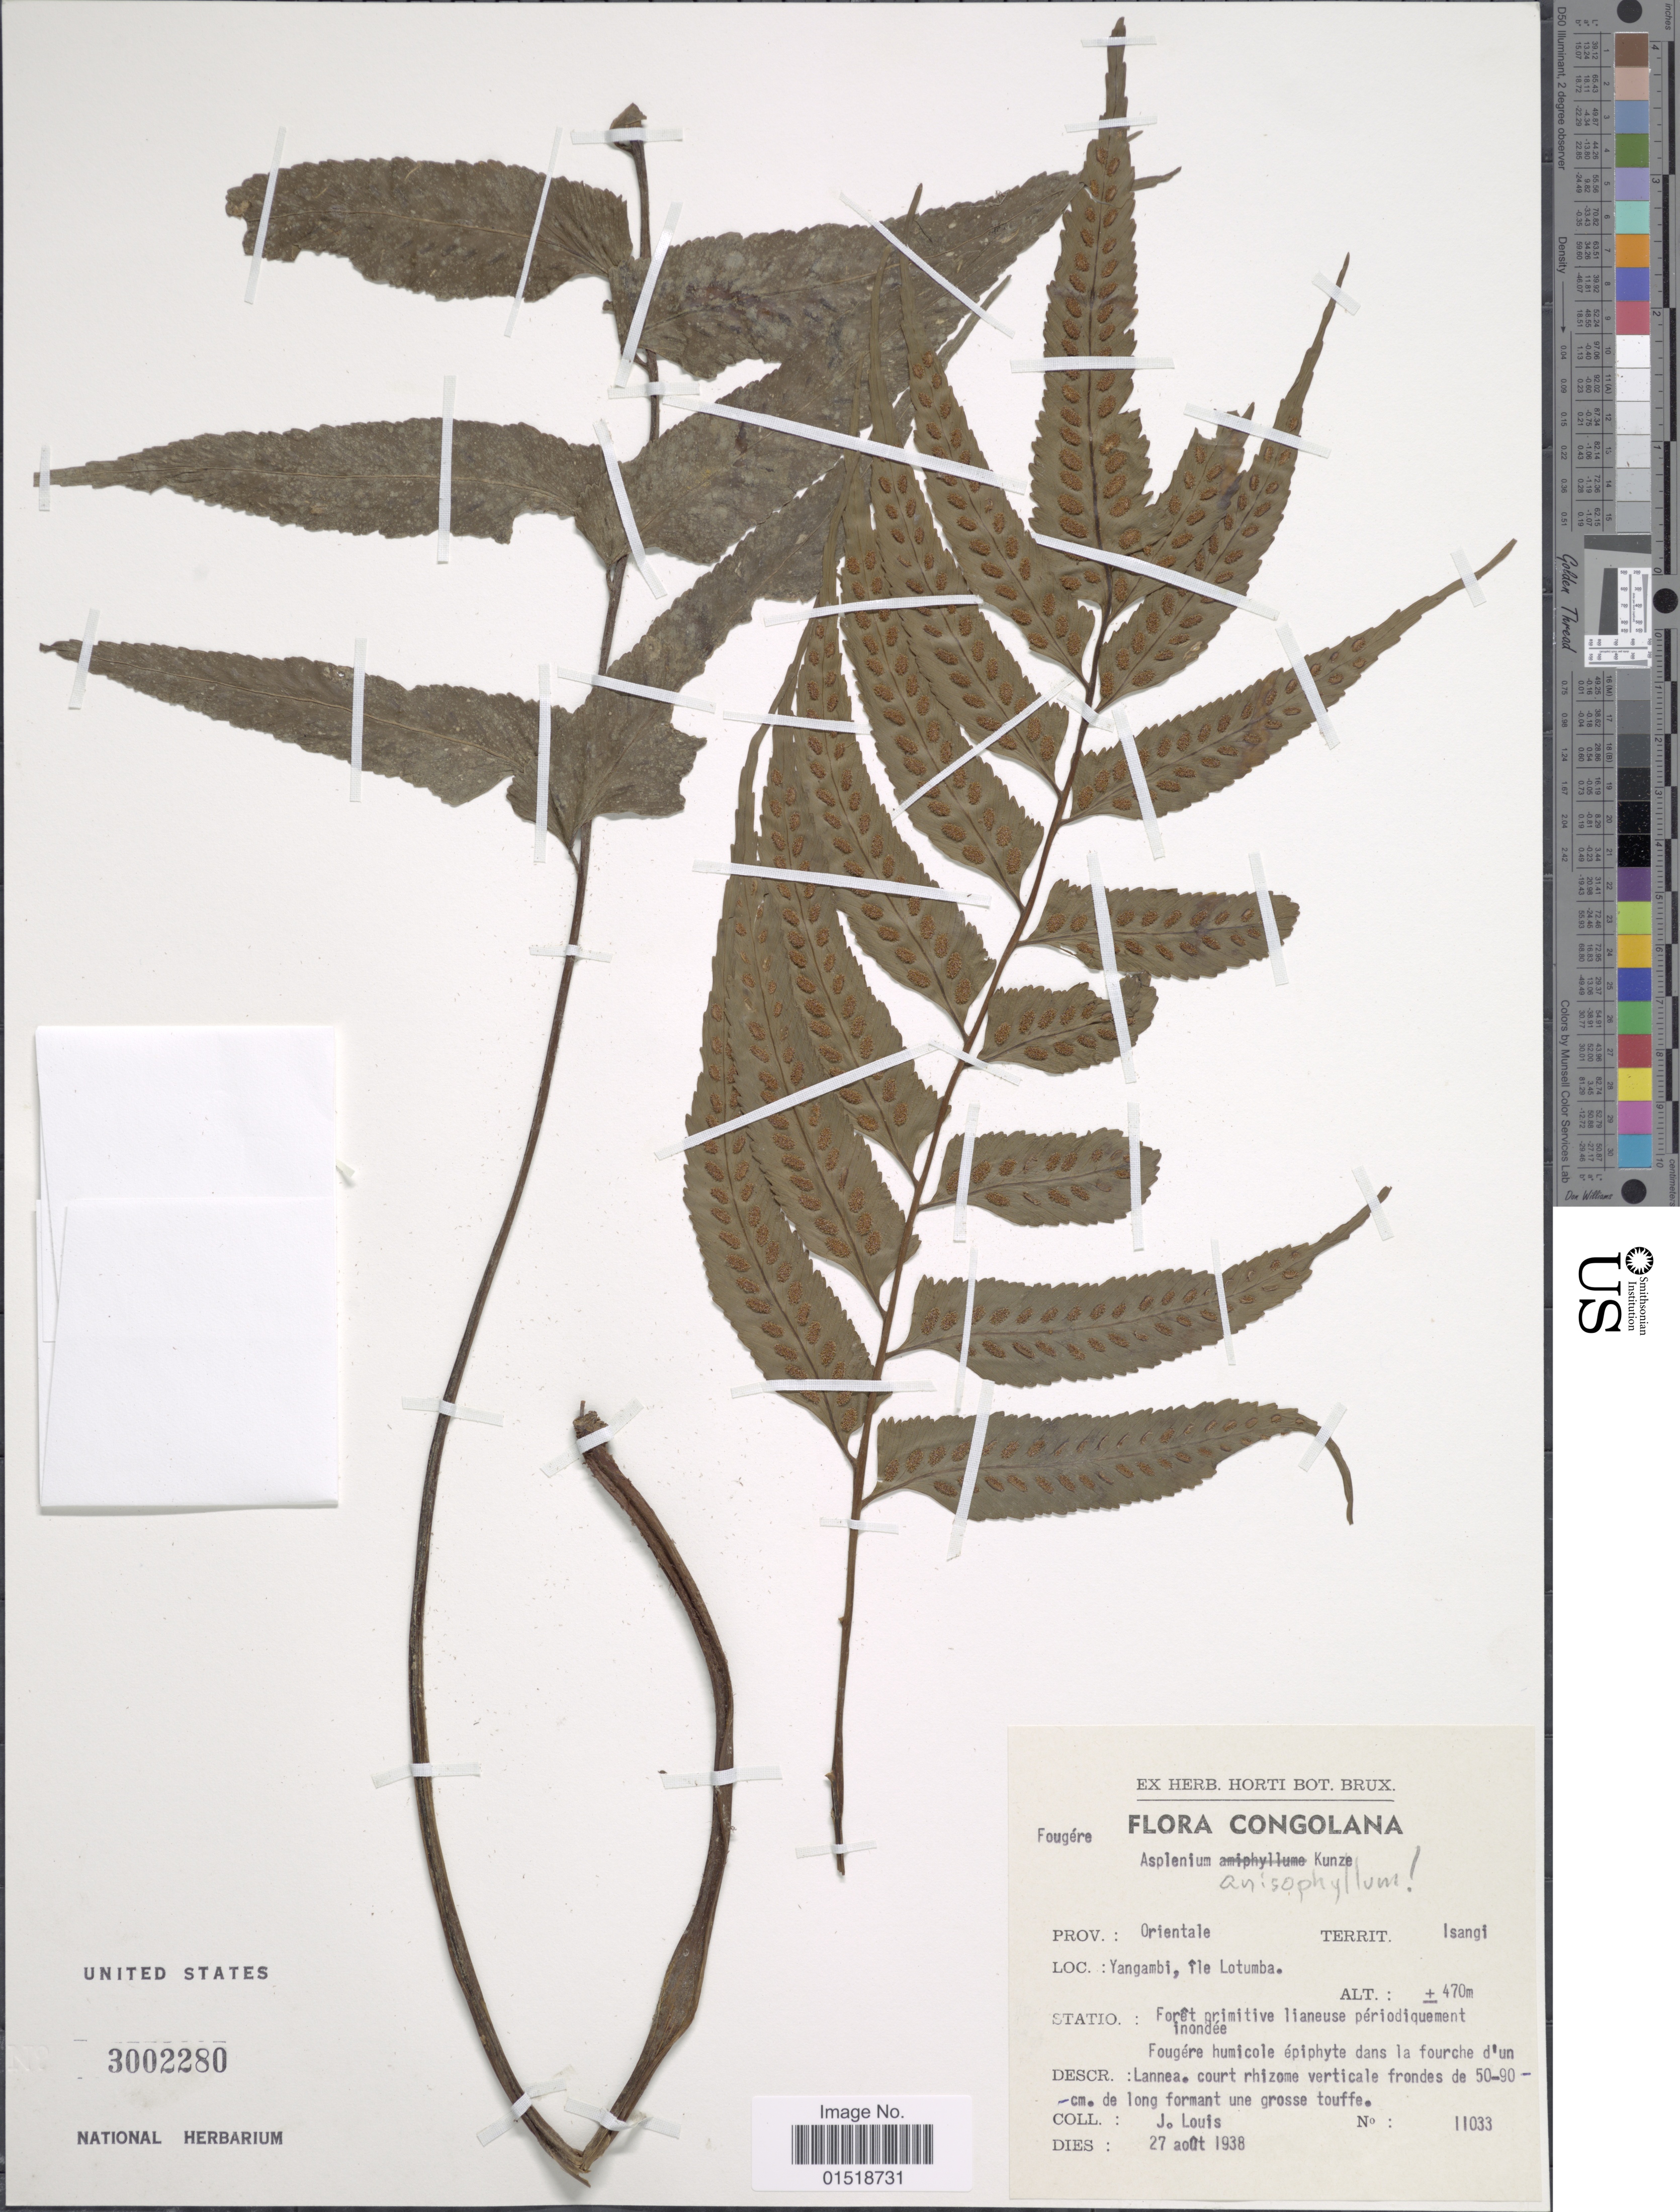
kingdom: Plantae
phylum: Tracheophyta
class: Polypodiopsida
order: Polypodiales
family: Aspleniaceae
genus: Asplenium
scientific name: Asplenium anisophyllum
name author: Kunze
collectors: J. Louis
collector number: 11033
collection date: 1938-08-27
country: Congo, Democratic Republic of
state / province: Tshopo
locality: Territ. Isangi. Yangambi, île Lotumba.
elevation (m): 470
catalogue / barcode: US 3002280